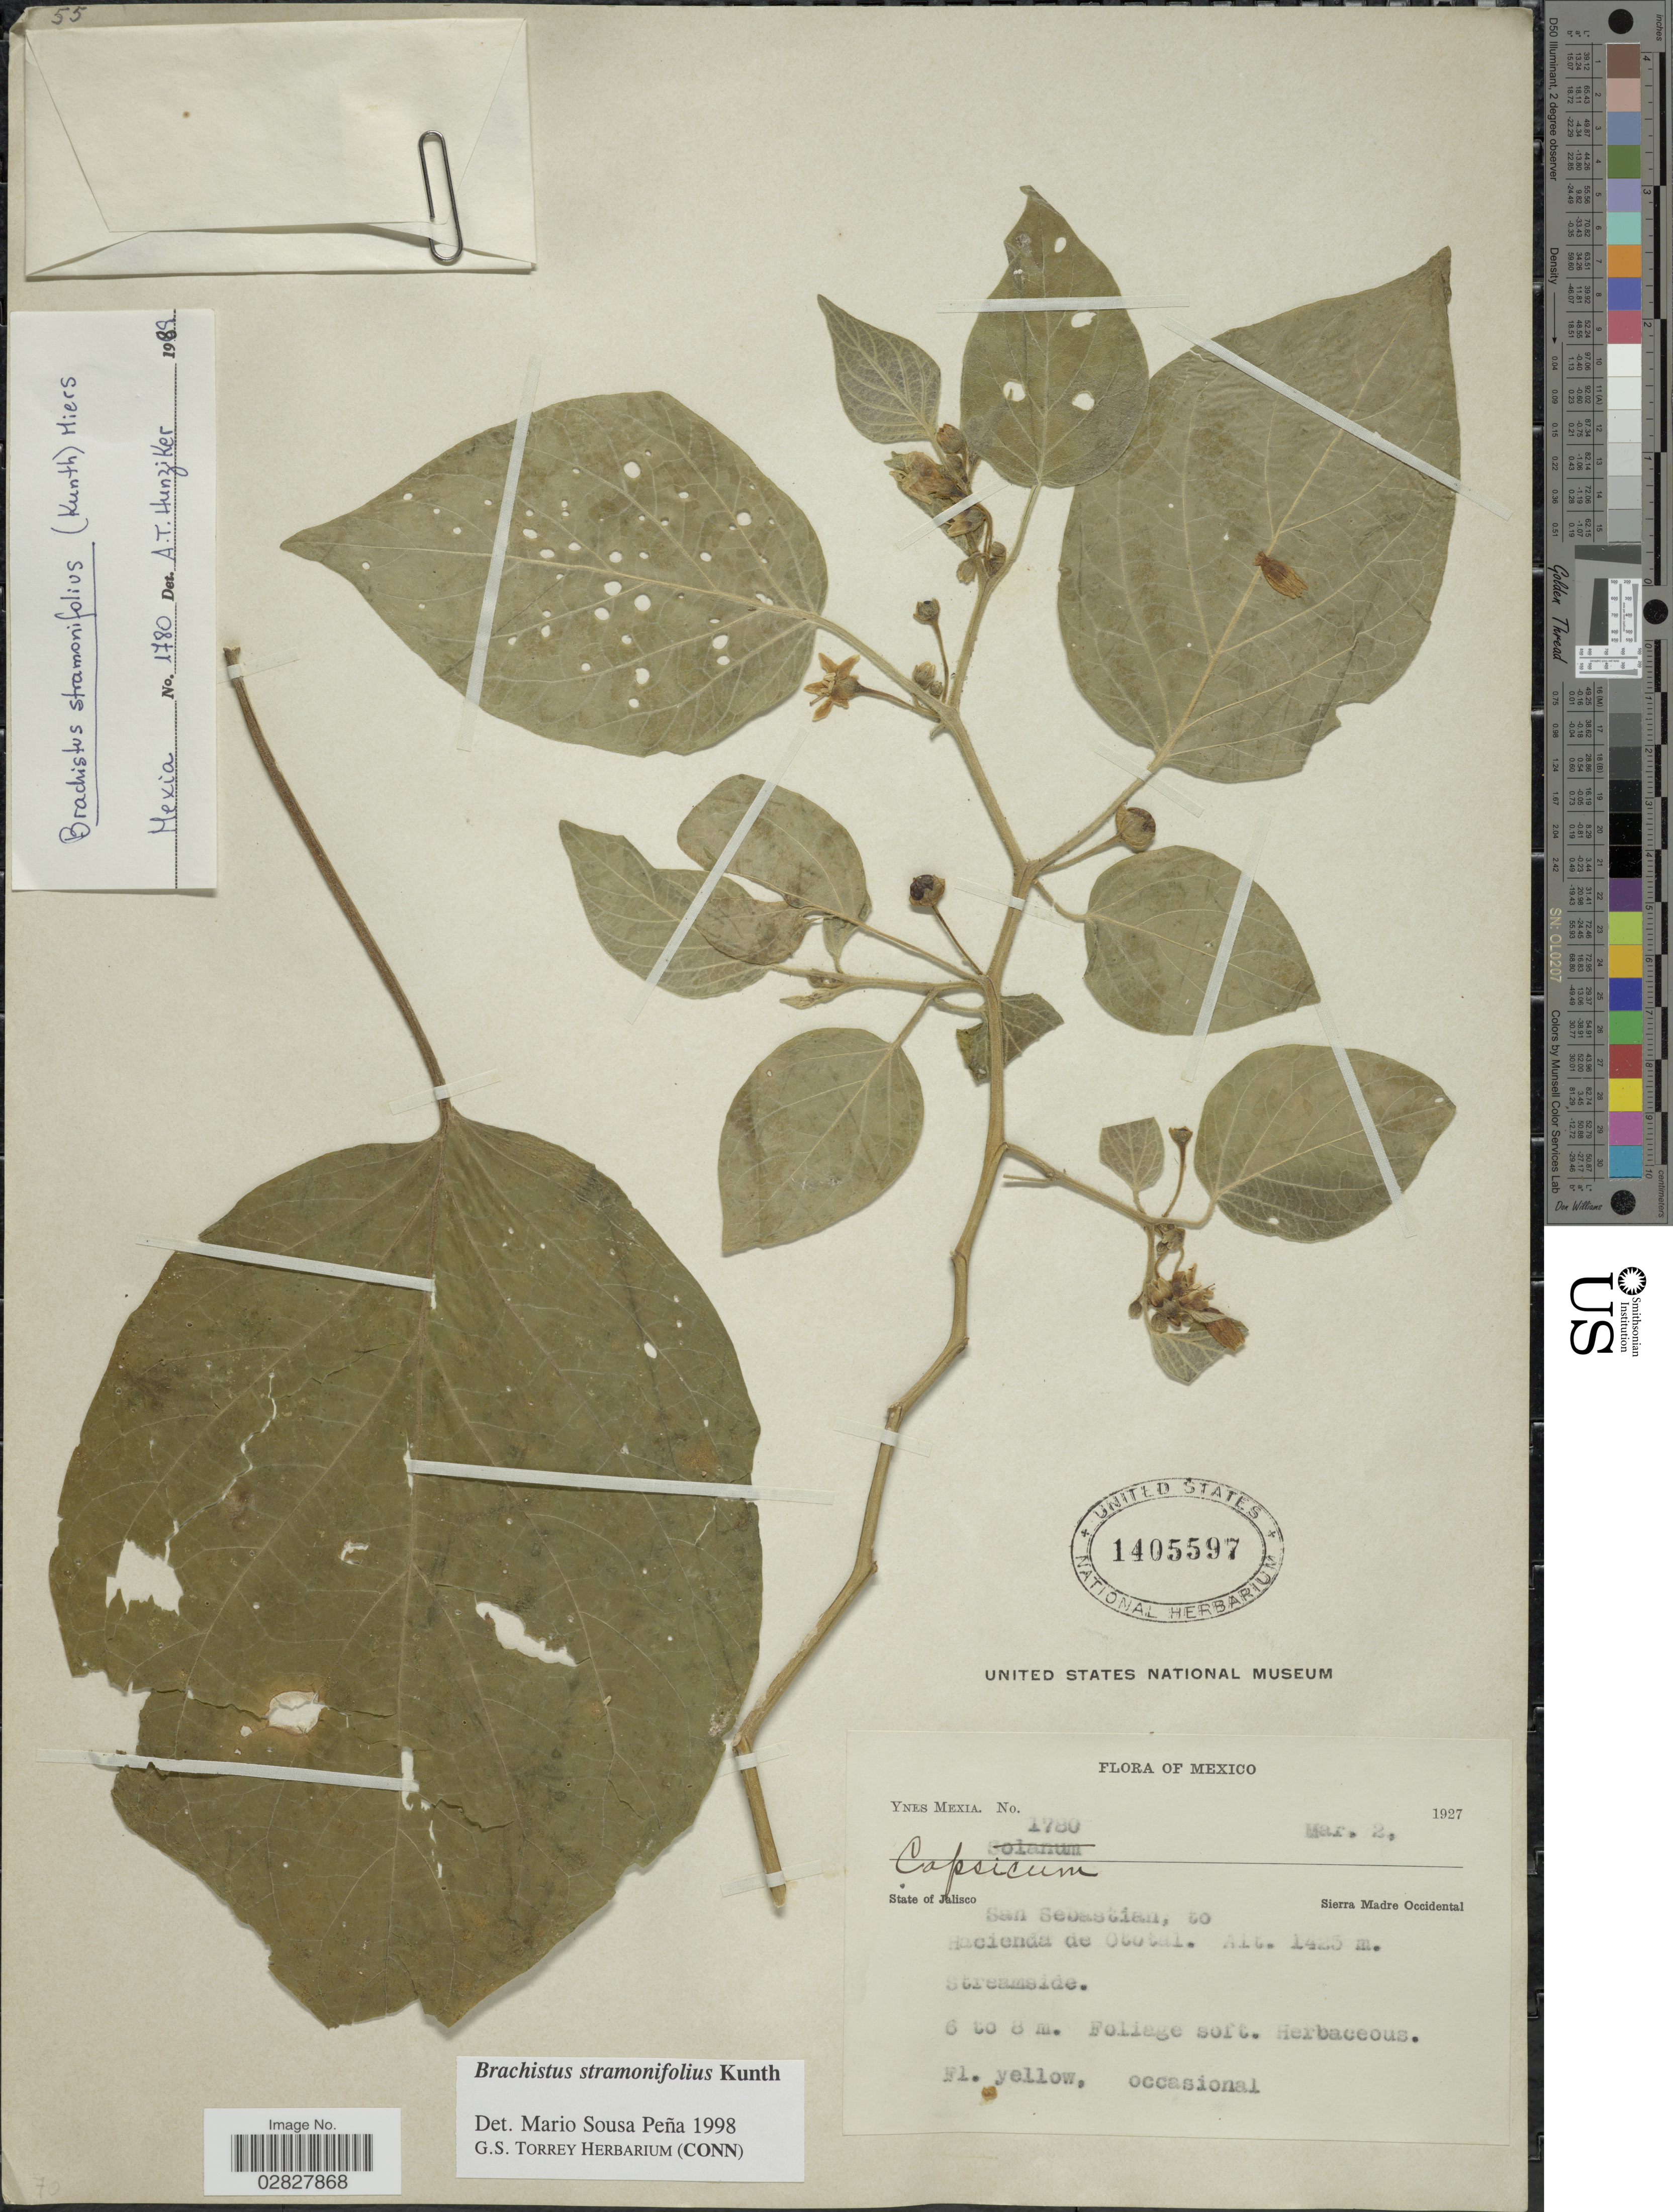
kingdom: Plantae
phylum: Tracheophyta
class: Magnoliopsida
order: Solanales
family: Solanaceae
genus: Brachistus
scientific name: Brachistus stramonifolius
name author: (Kunth) Miers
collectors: Y. Mexia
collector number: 1780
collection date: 1927-03-02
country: Mexico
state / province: Jalisco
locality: State of Jalisco, San Sebastian, to hacienda de Ototal, Sierra Madre Occidental.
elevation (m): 1425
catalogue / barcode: US 1405597